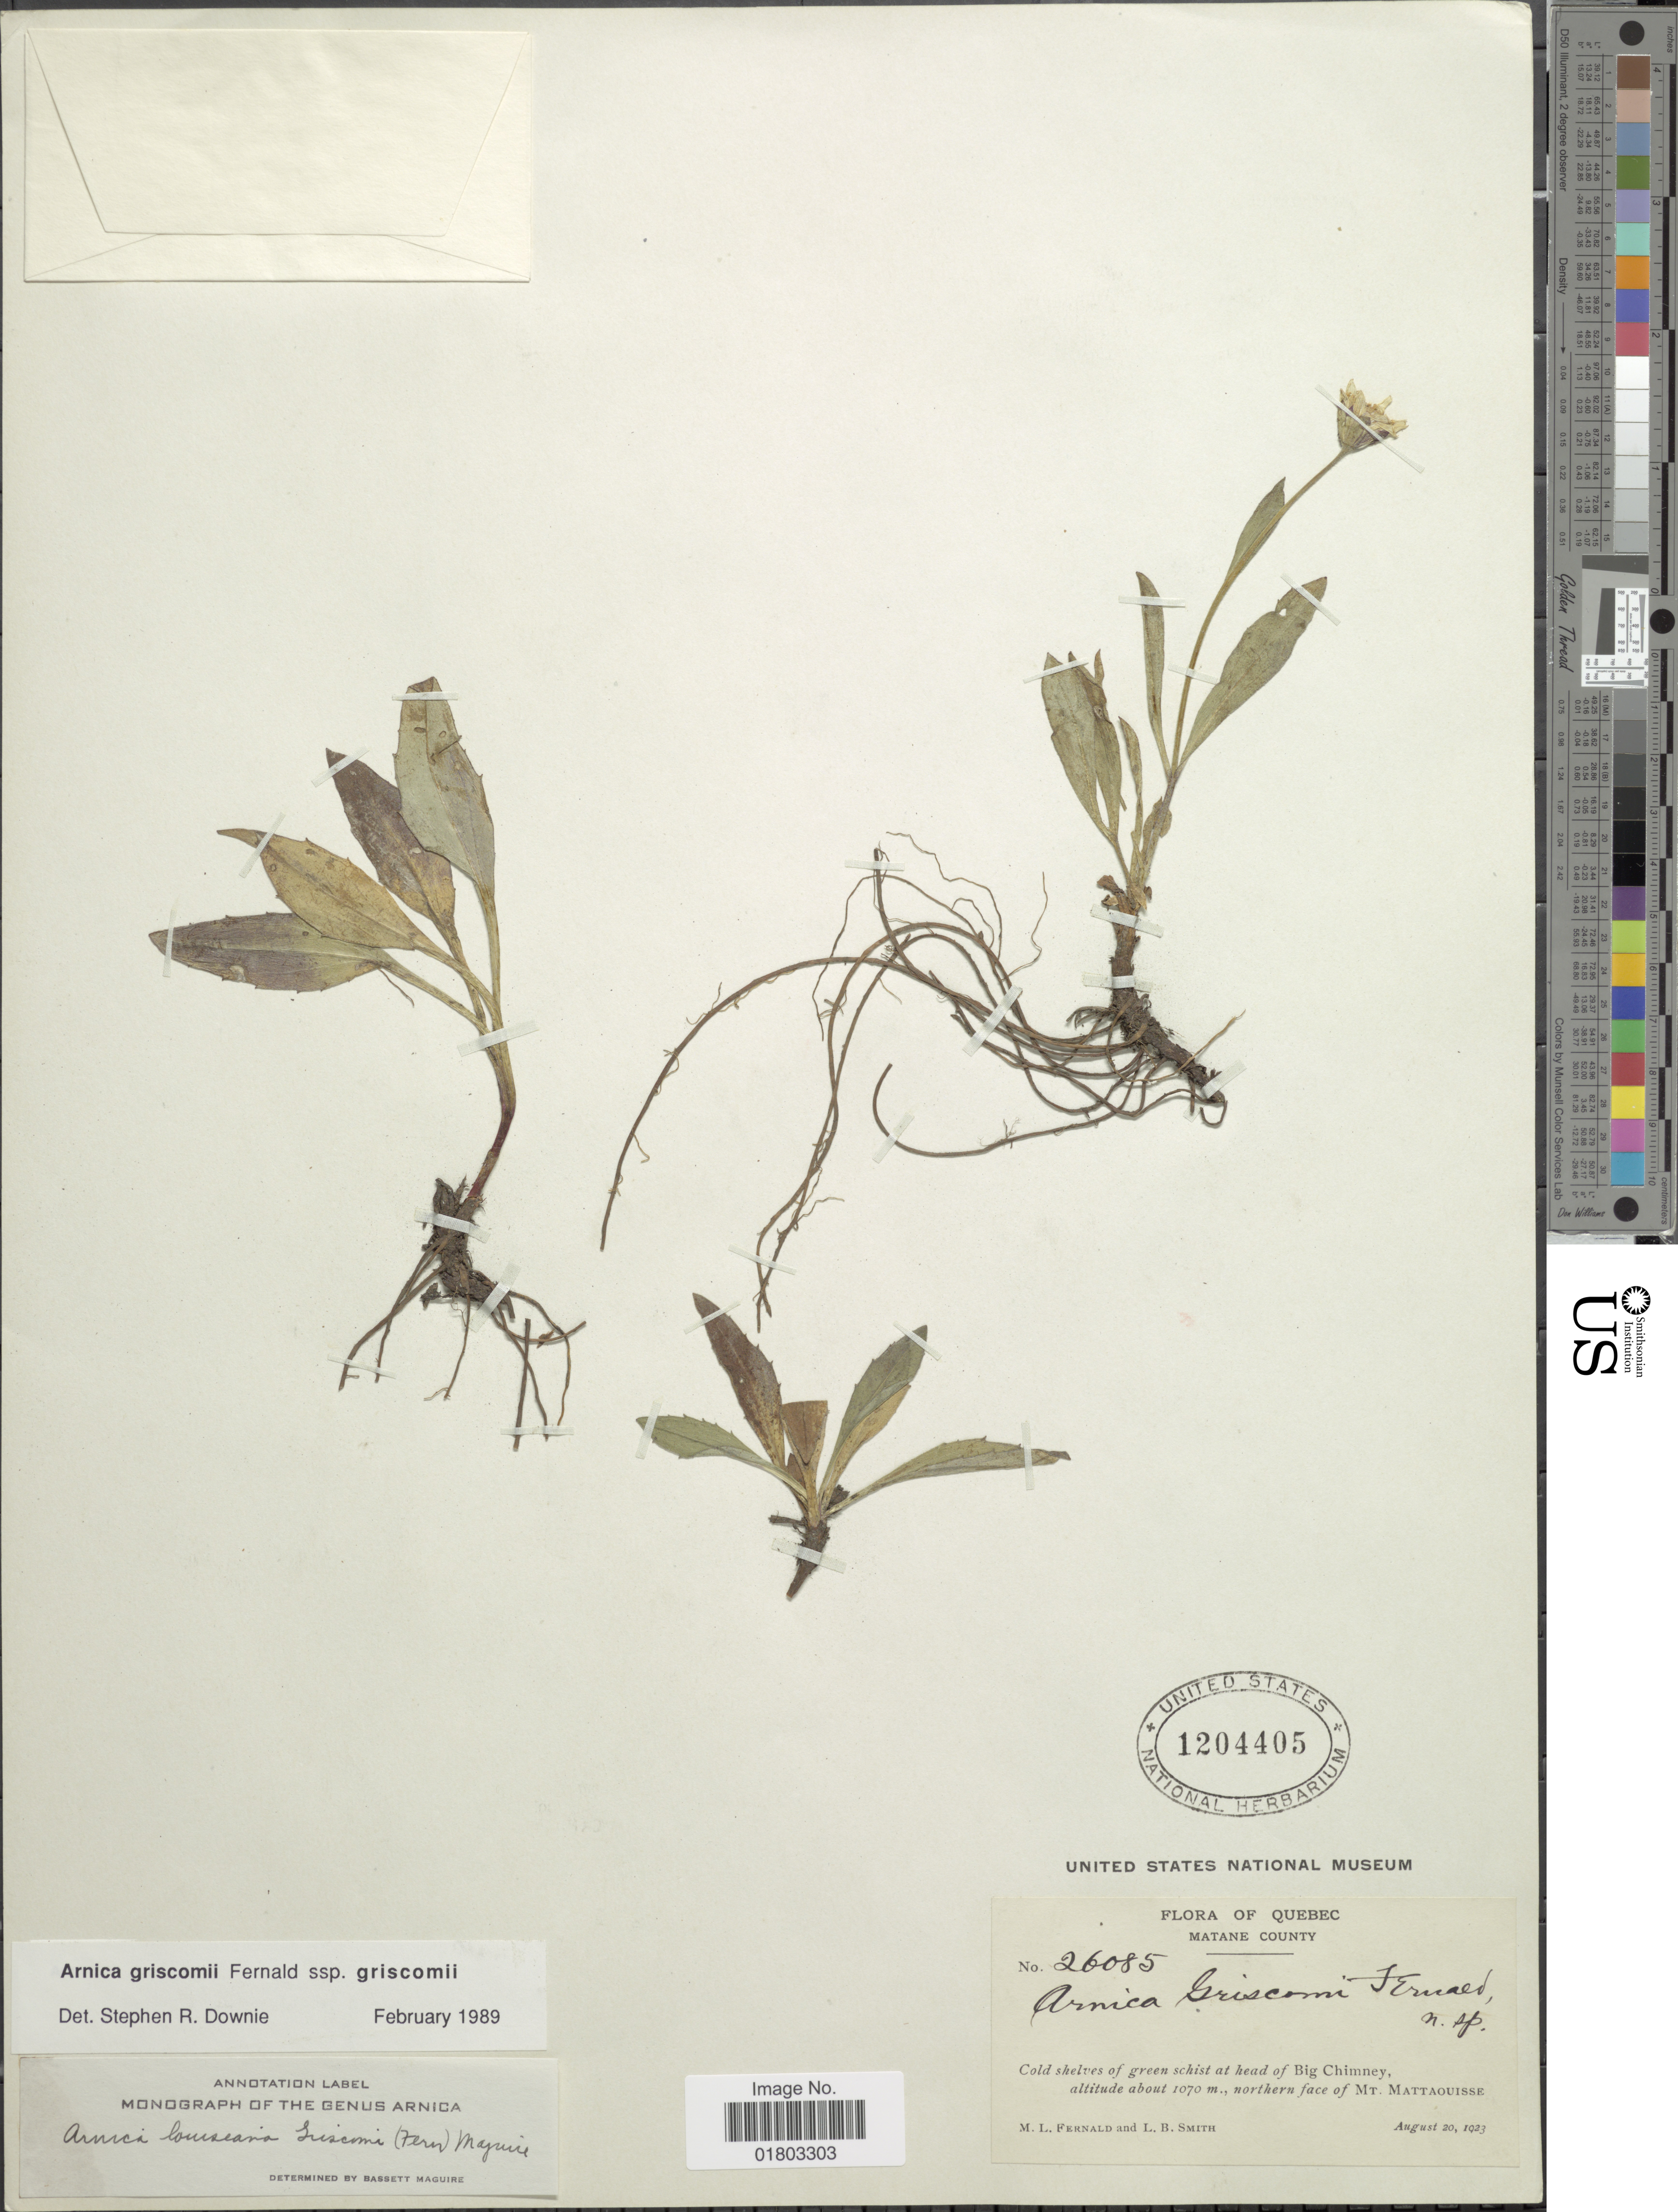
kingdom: Plantae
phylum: Tracheophyta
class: Magnoliopsida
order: Asterales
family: Asteraceae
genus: Arnica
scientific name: Arnica griscomii subsp. griscomii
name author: Fernald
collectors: M. L. Fernald & L. Smith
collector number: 26085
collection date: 1923-08-20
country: Canada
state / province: Quebec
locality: Matane County, Cold shelves of green schist at head of Big Chimney, northern face of mt Mattaouisse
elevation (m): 1070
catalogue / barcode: US 1204405